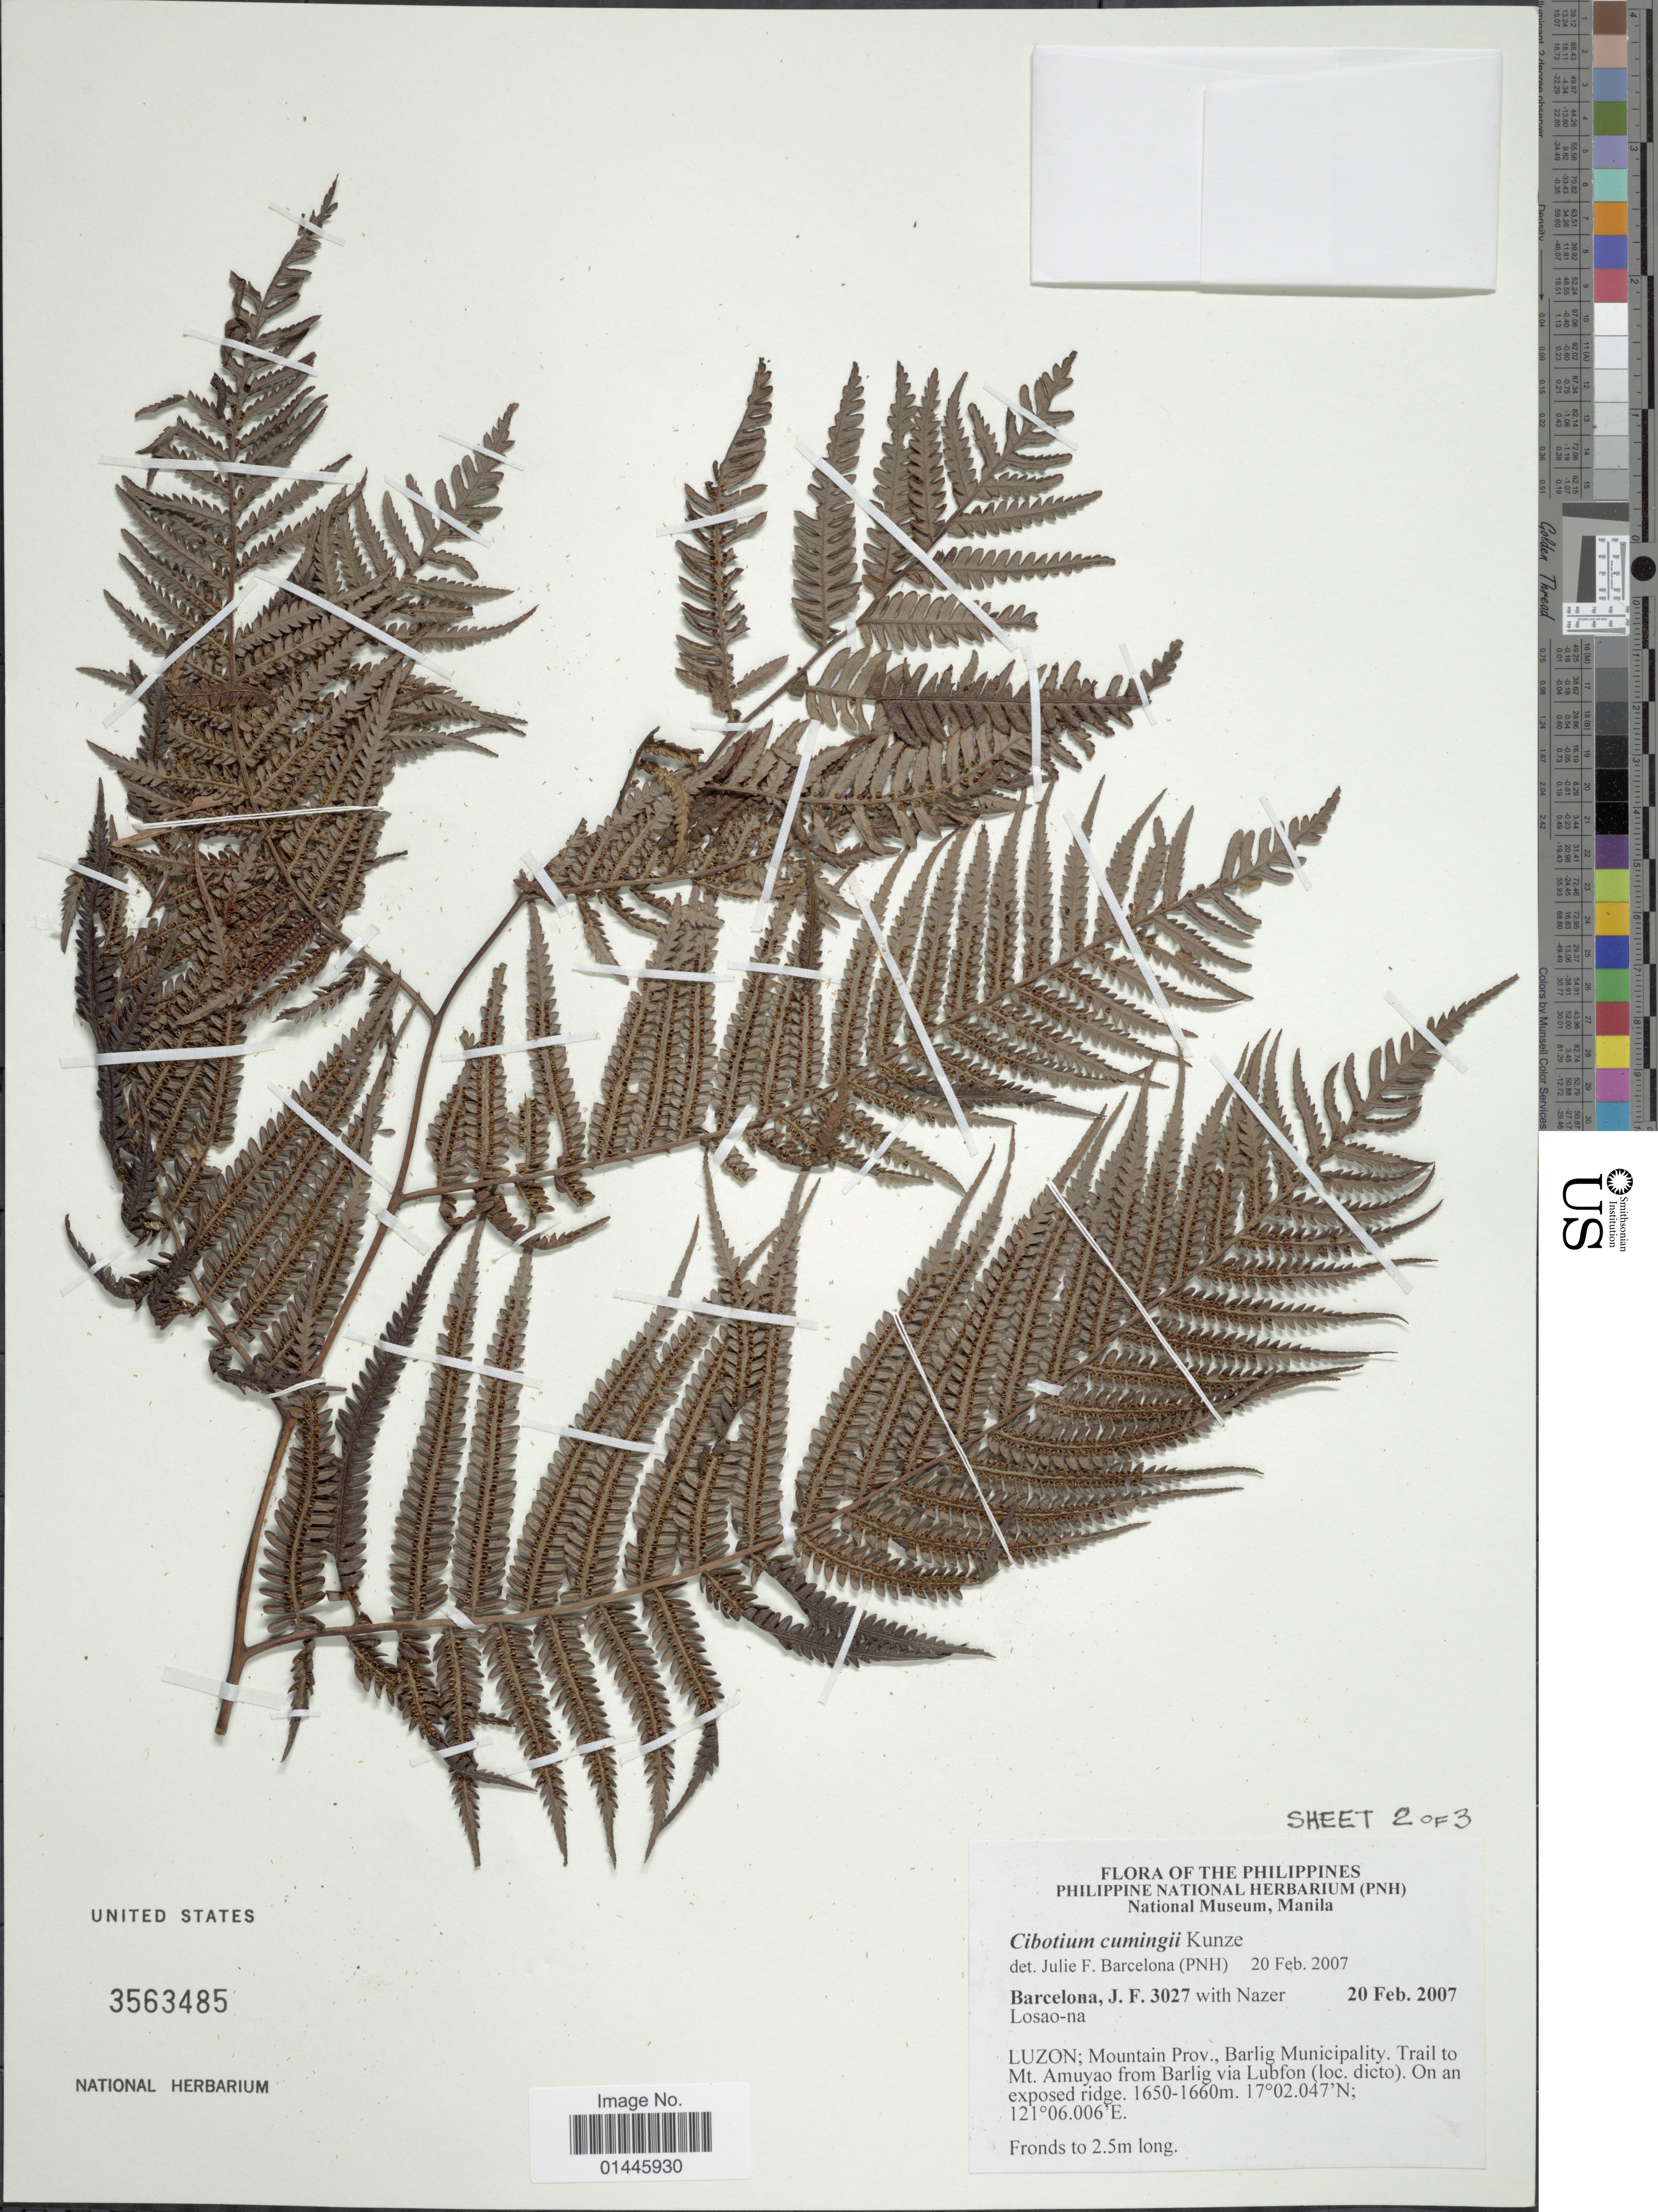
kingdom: Plantae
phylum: Tracheophyta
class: Polypodiopsida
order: Cyatheales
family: Cibotiaceae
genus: Cibotium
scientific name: Cibotium cumingii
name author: Kunze ex Christ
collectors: J. F. Barcelona & N. Losao-na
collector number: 3027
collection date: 2007-02-20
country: Philippines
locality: Luzon: Mountain Prov., Barlig Municipality, trail to Mt. Amuyao from Barlig via Lubfon, on an exposed ridge.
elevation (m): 1650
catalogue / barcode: US 3563485